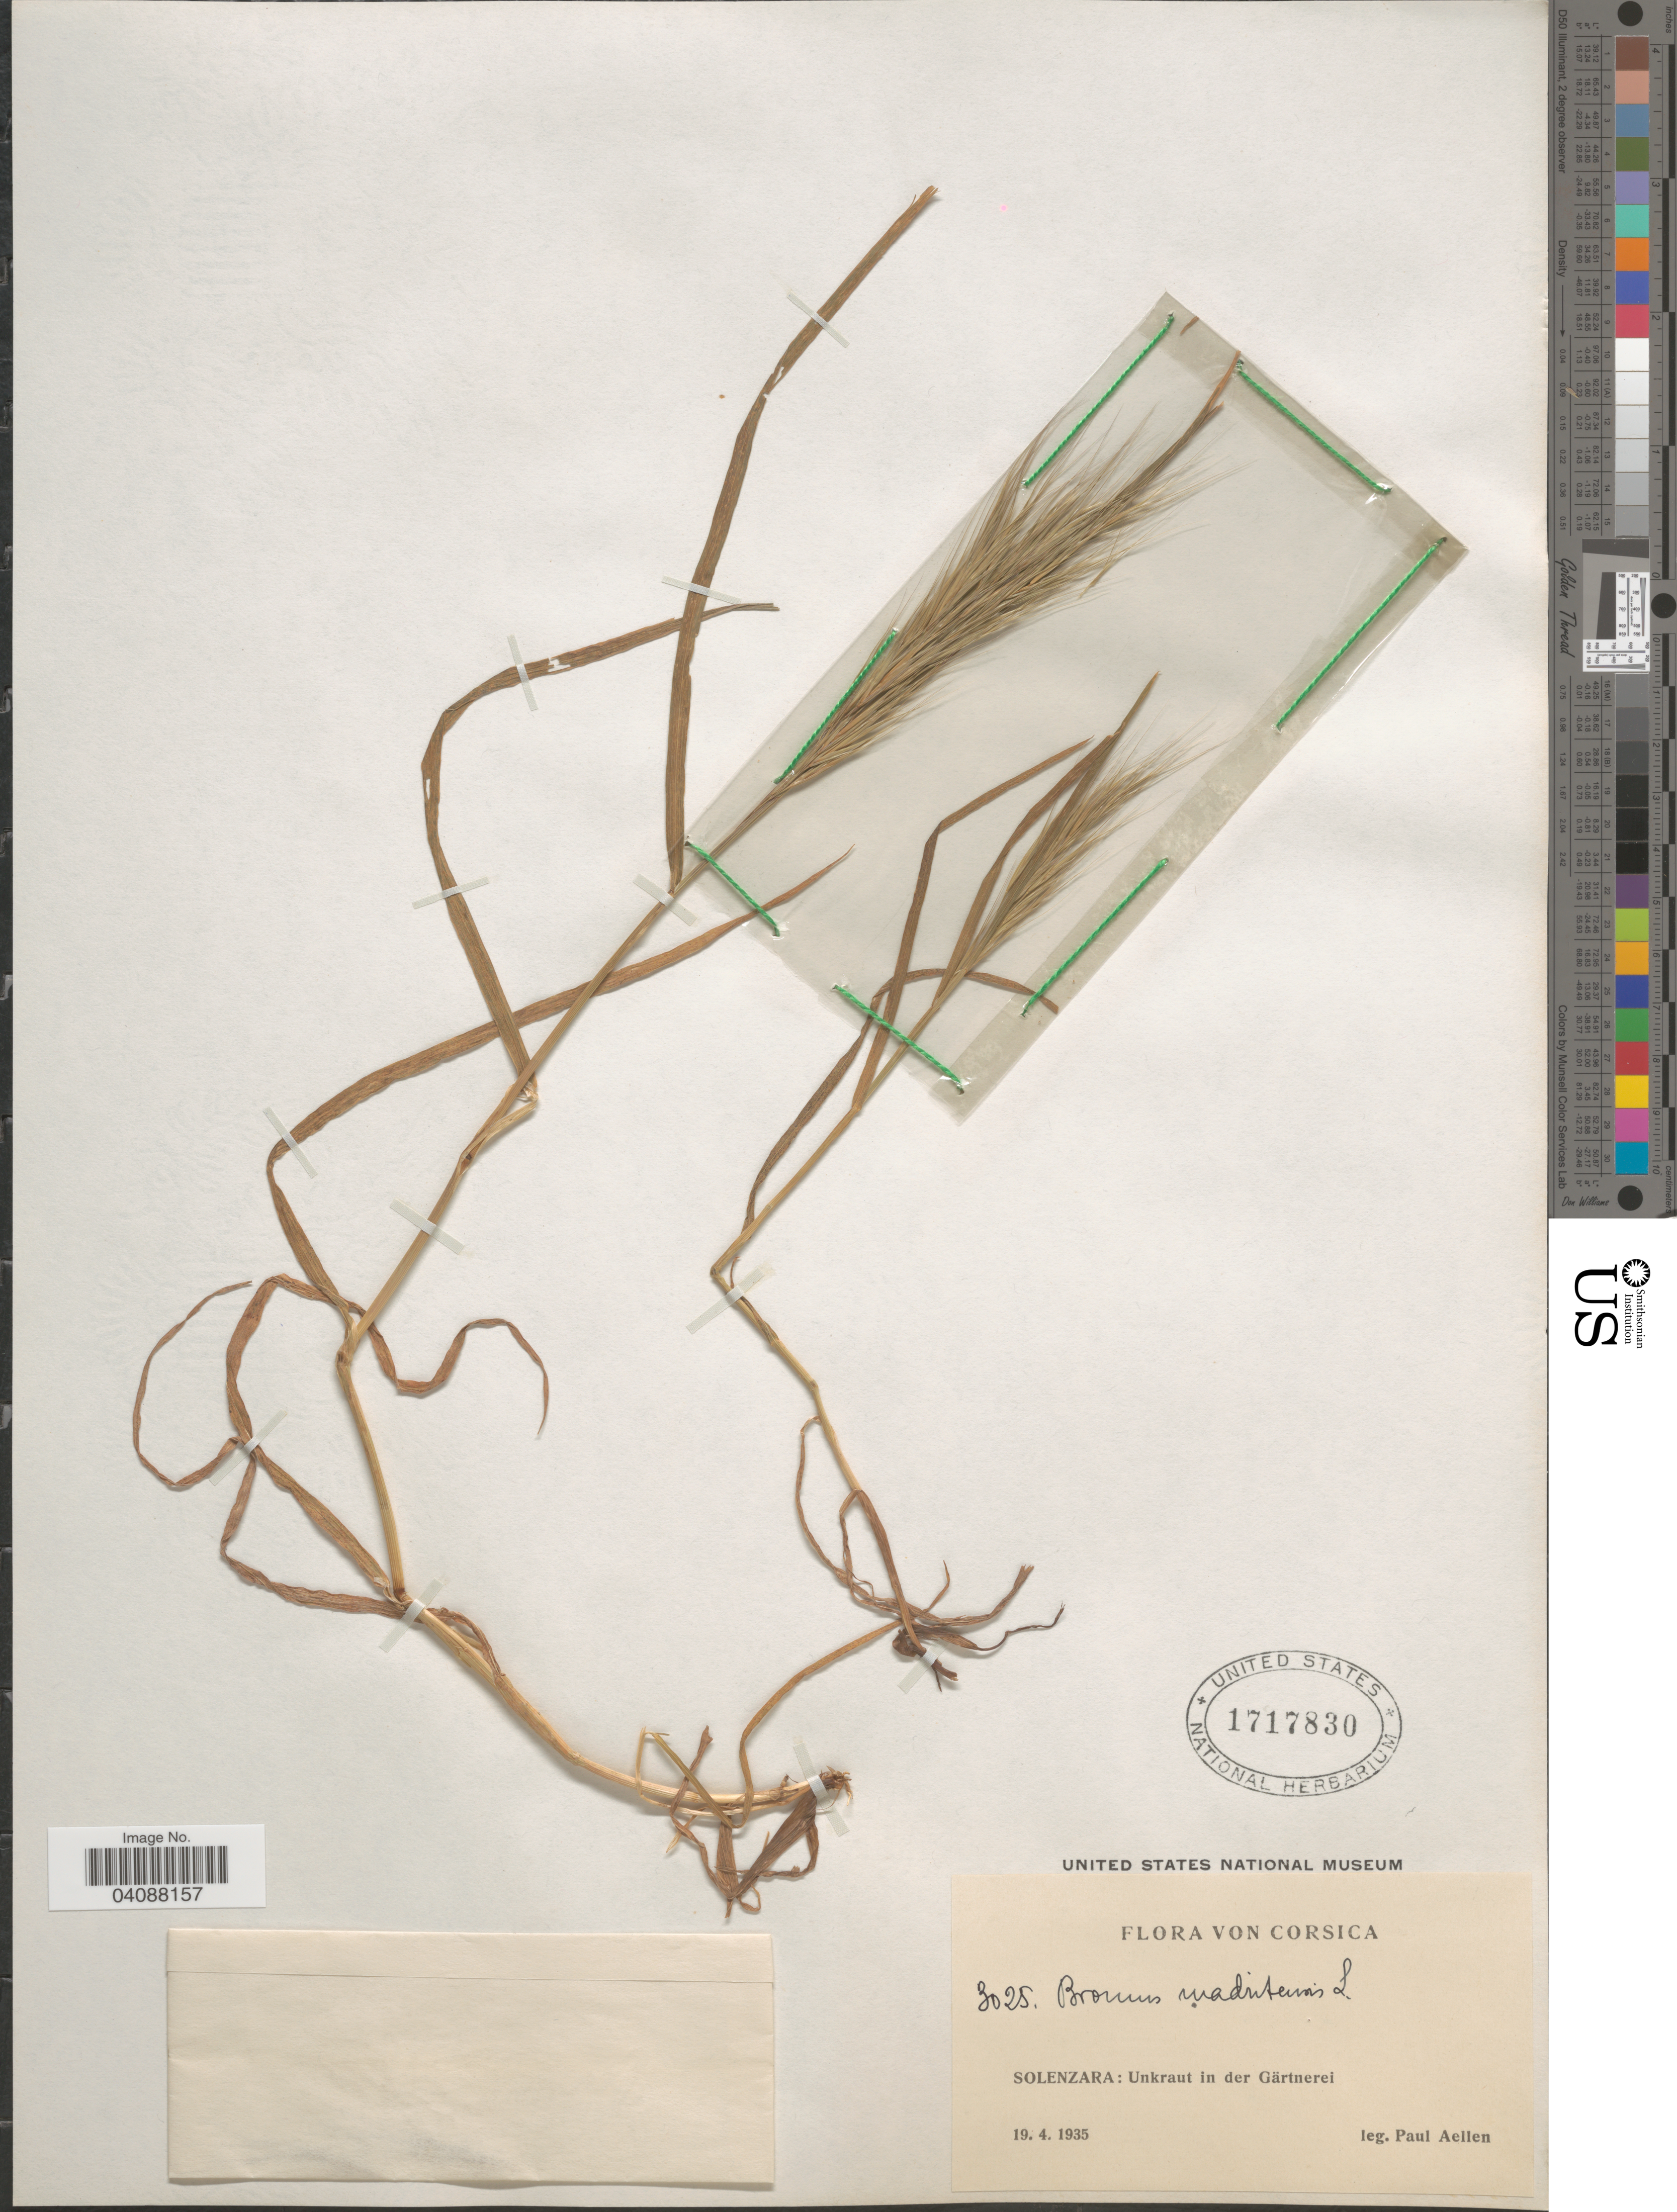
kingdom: Plantae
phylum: Tracheophyta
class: Liliopsida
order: Poales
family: Poaceae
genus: Bromus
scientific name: Bromus madritensis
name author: L.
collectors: P. Aellen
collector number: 3025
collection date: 1935-04-19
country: France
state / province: Corsica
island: Corse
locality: Solenzara: Unkraut in der Gärtnerei.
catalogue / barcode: US 1717830